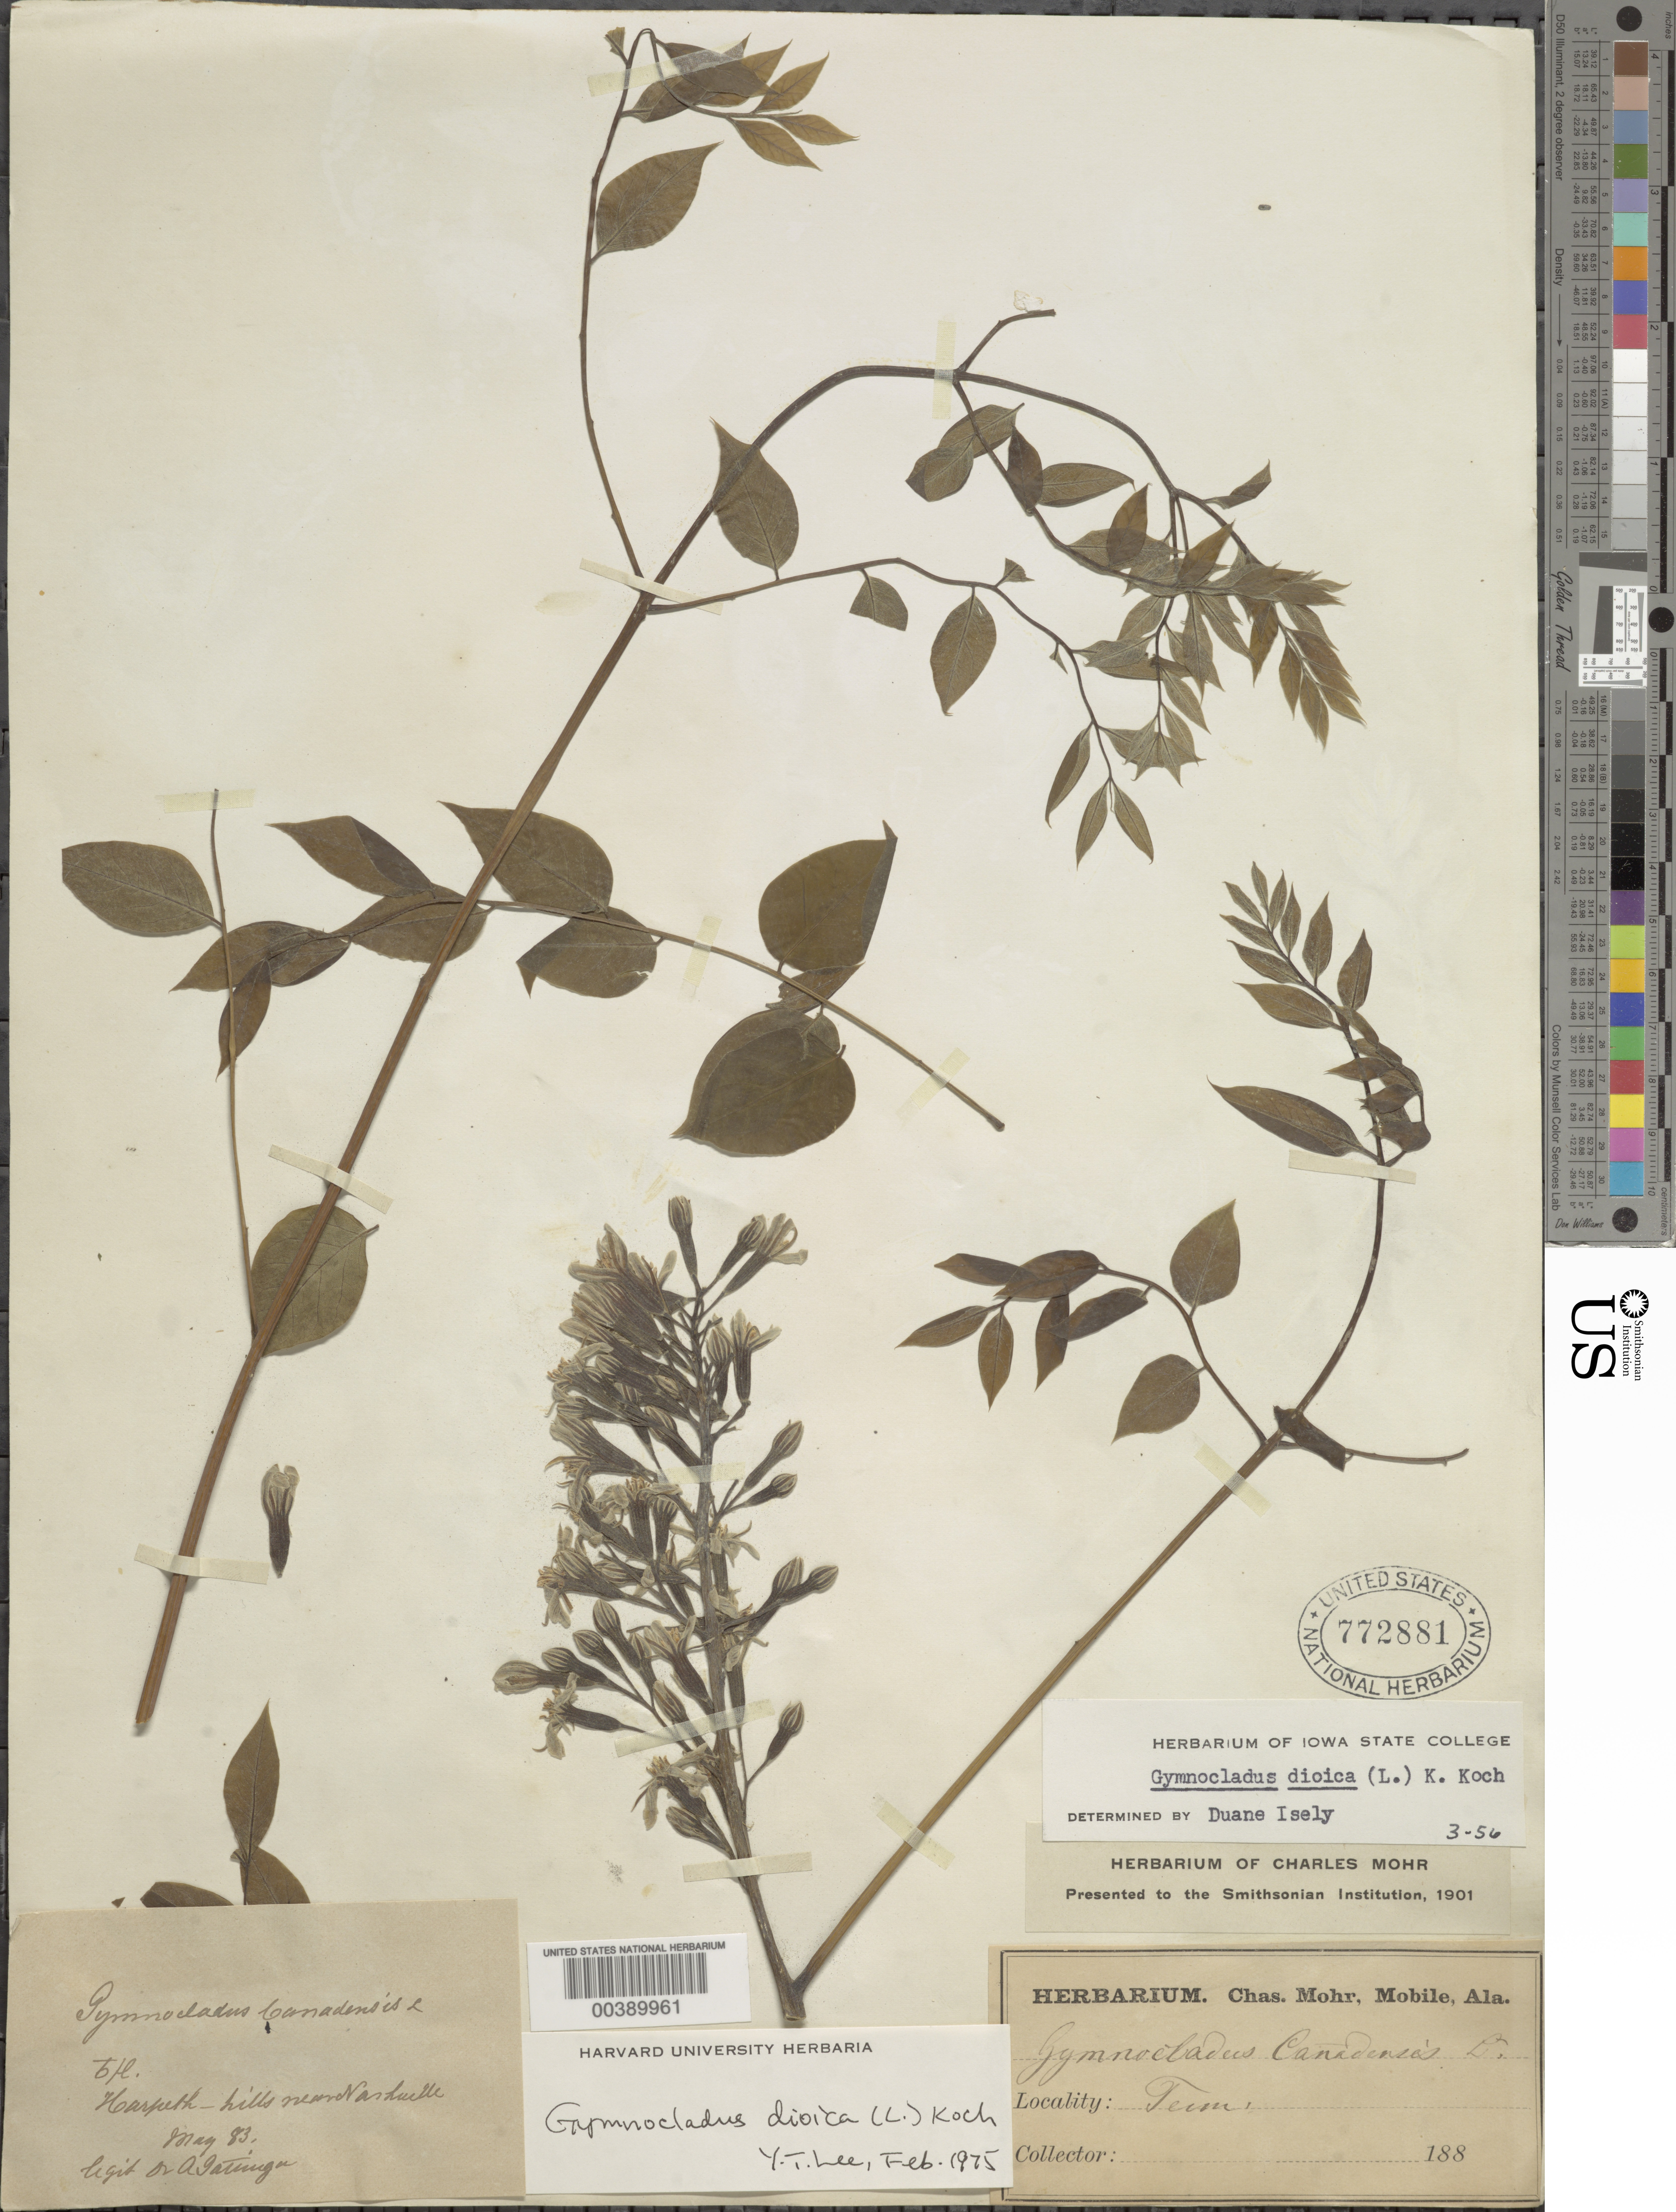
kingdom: Plantae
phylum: Tracheophyta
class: Magnoliopsida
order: Fabales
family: Fabaceae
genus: Gymnocladus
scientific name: Gymnocladus dioicus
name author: (L.) K. Koch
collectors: A. Gattinger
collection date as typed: May 1883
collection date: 1883-05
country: United States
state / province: Tennessee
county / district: Davidson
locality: Harpeth hills near nashville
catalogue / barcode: US 772881